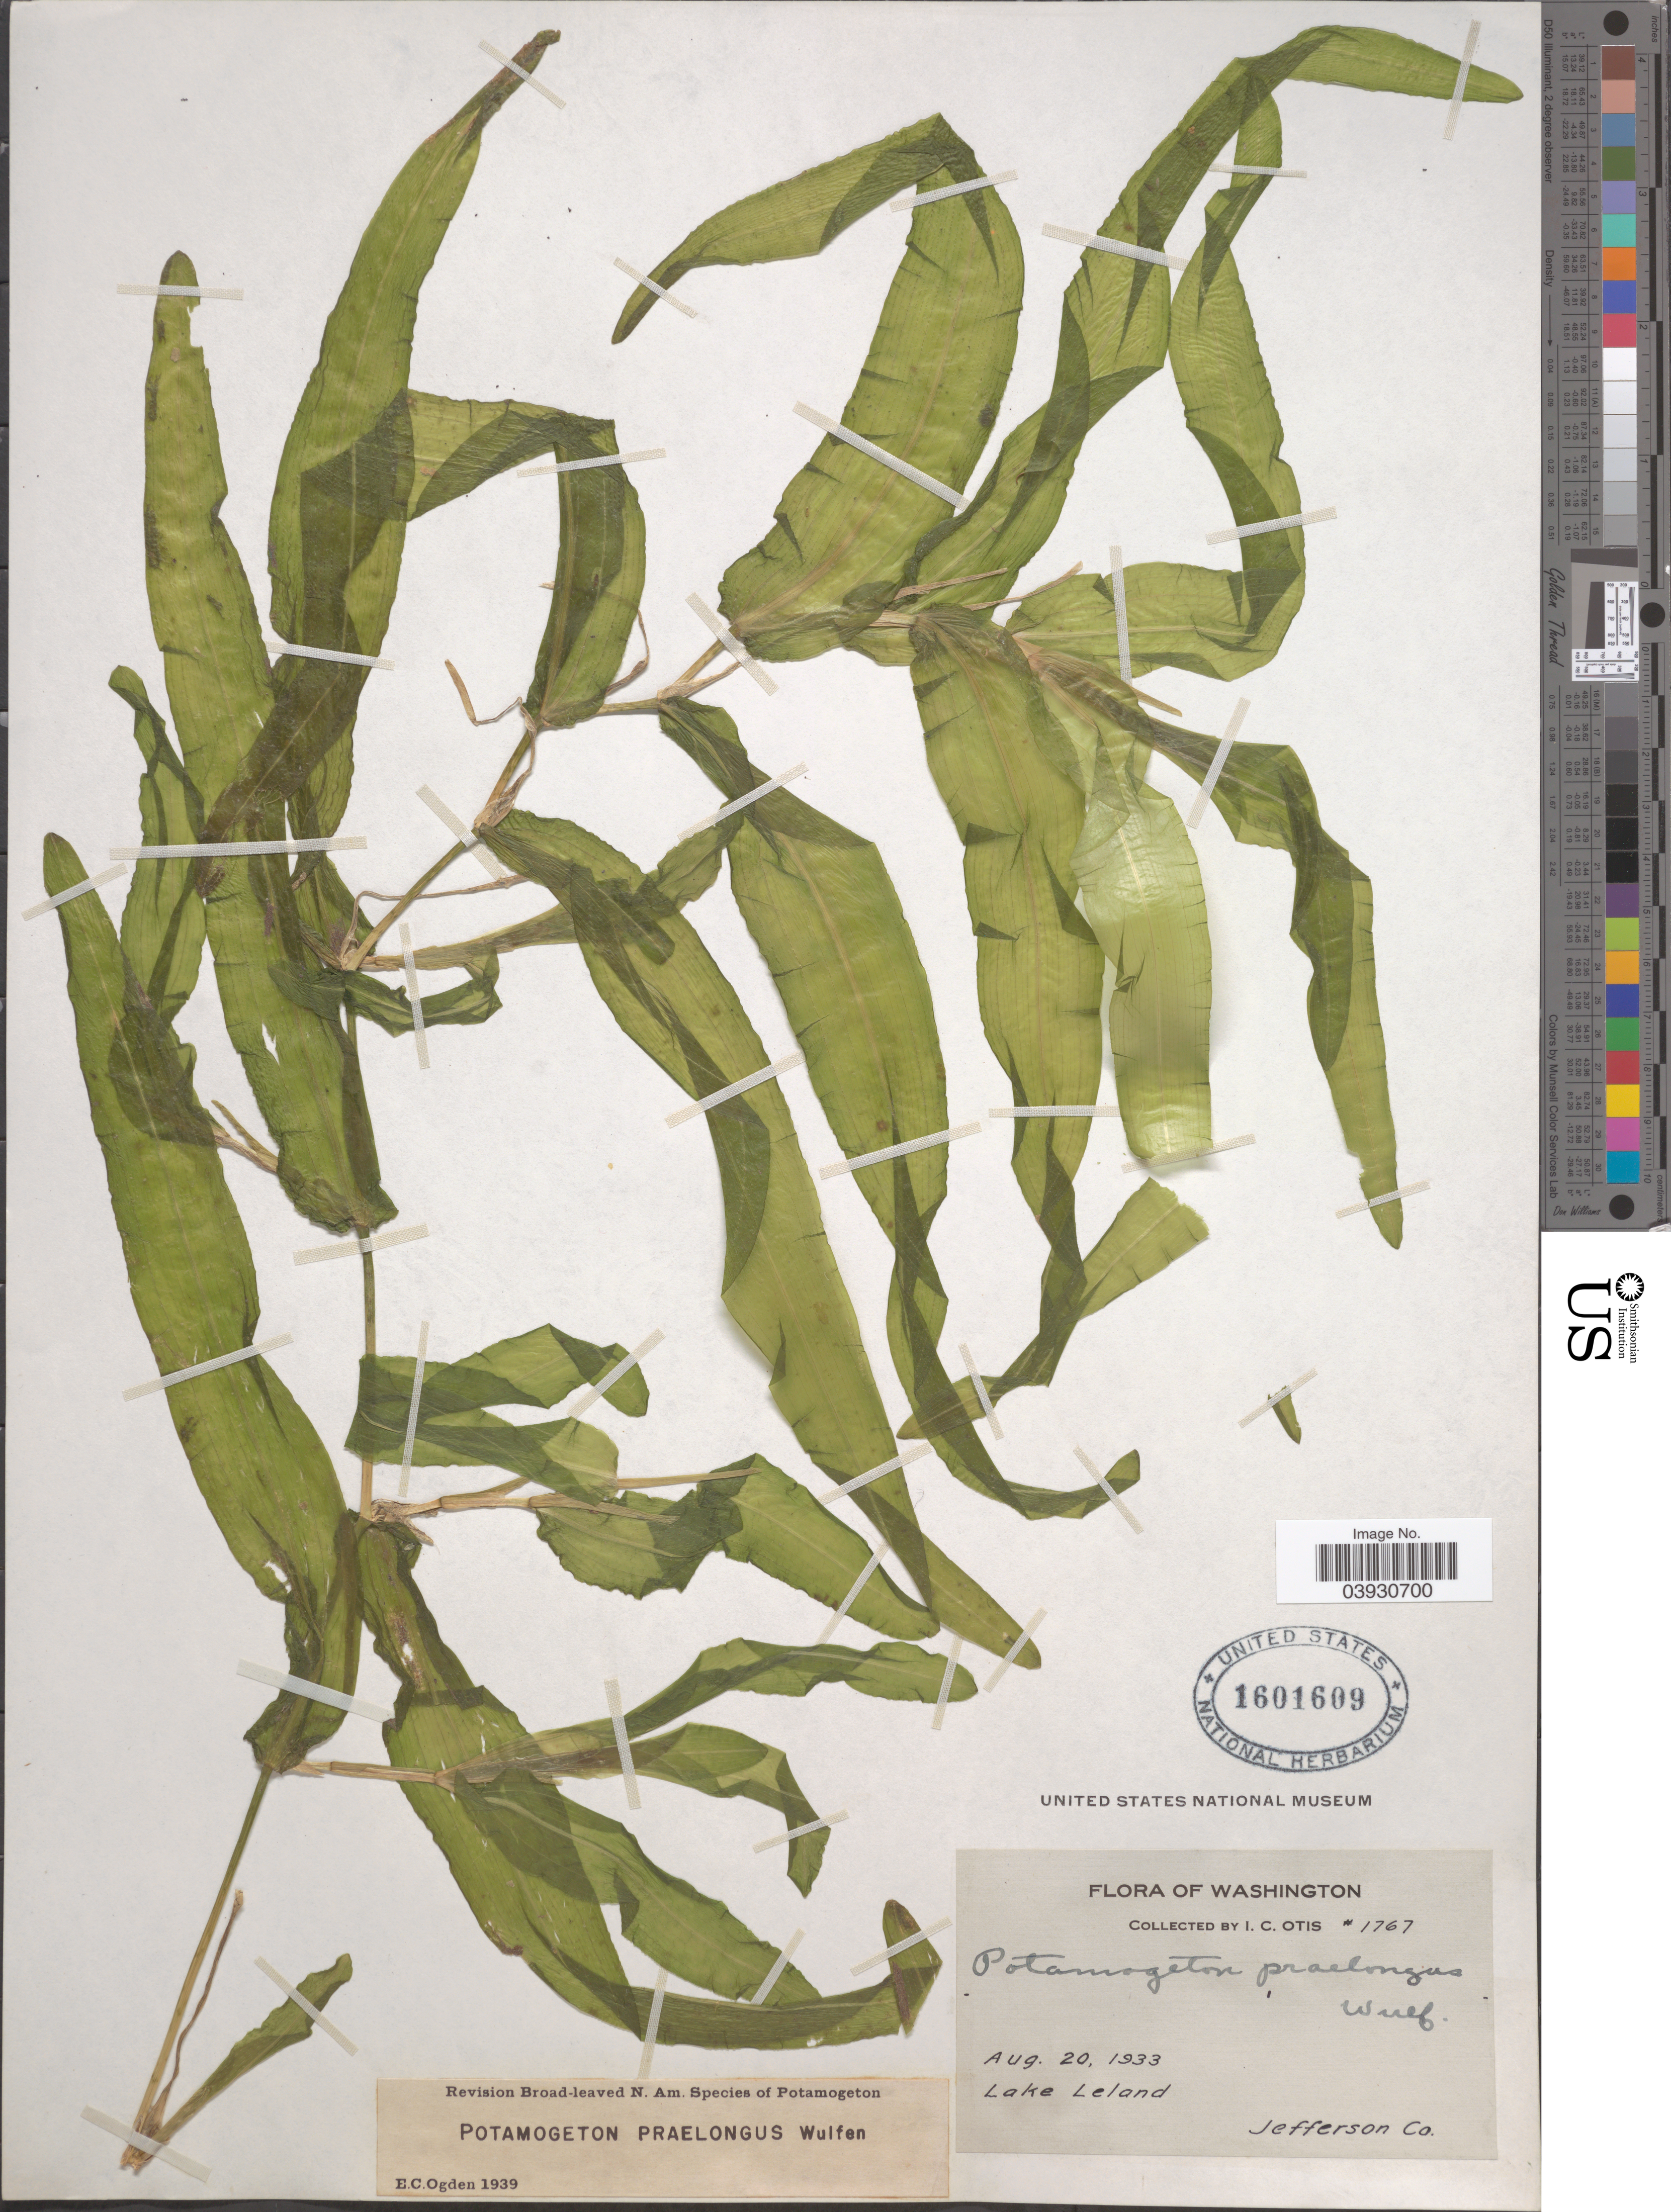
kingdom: Plantae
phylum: Tracheophyta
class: Liliopsida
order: Alismatales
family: Potamogetonaceae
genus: Potamogeton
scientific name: Potamogeton praelongus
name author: Wulfen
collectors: I. C. Otis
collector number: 1767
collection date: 1933-08-20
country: United States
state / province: Washington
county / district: Jefferson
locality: Lake Leland. Jefferson Co.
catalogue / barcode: US 1601609